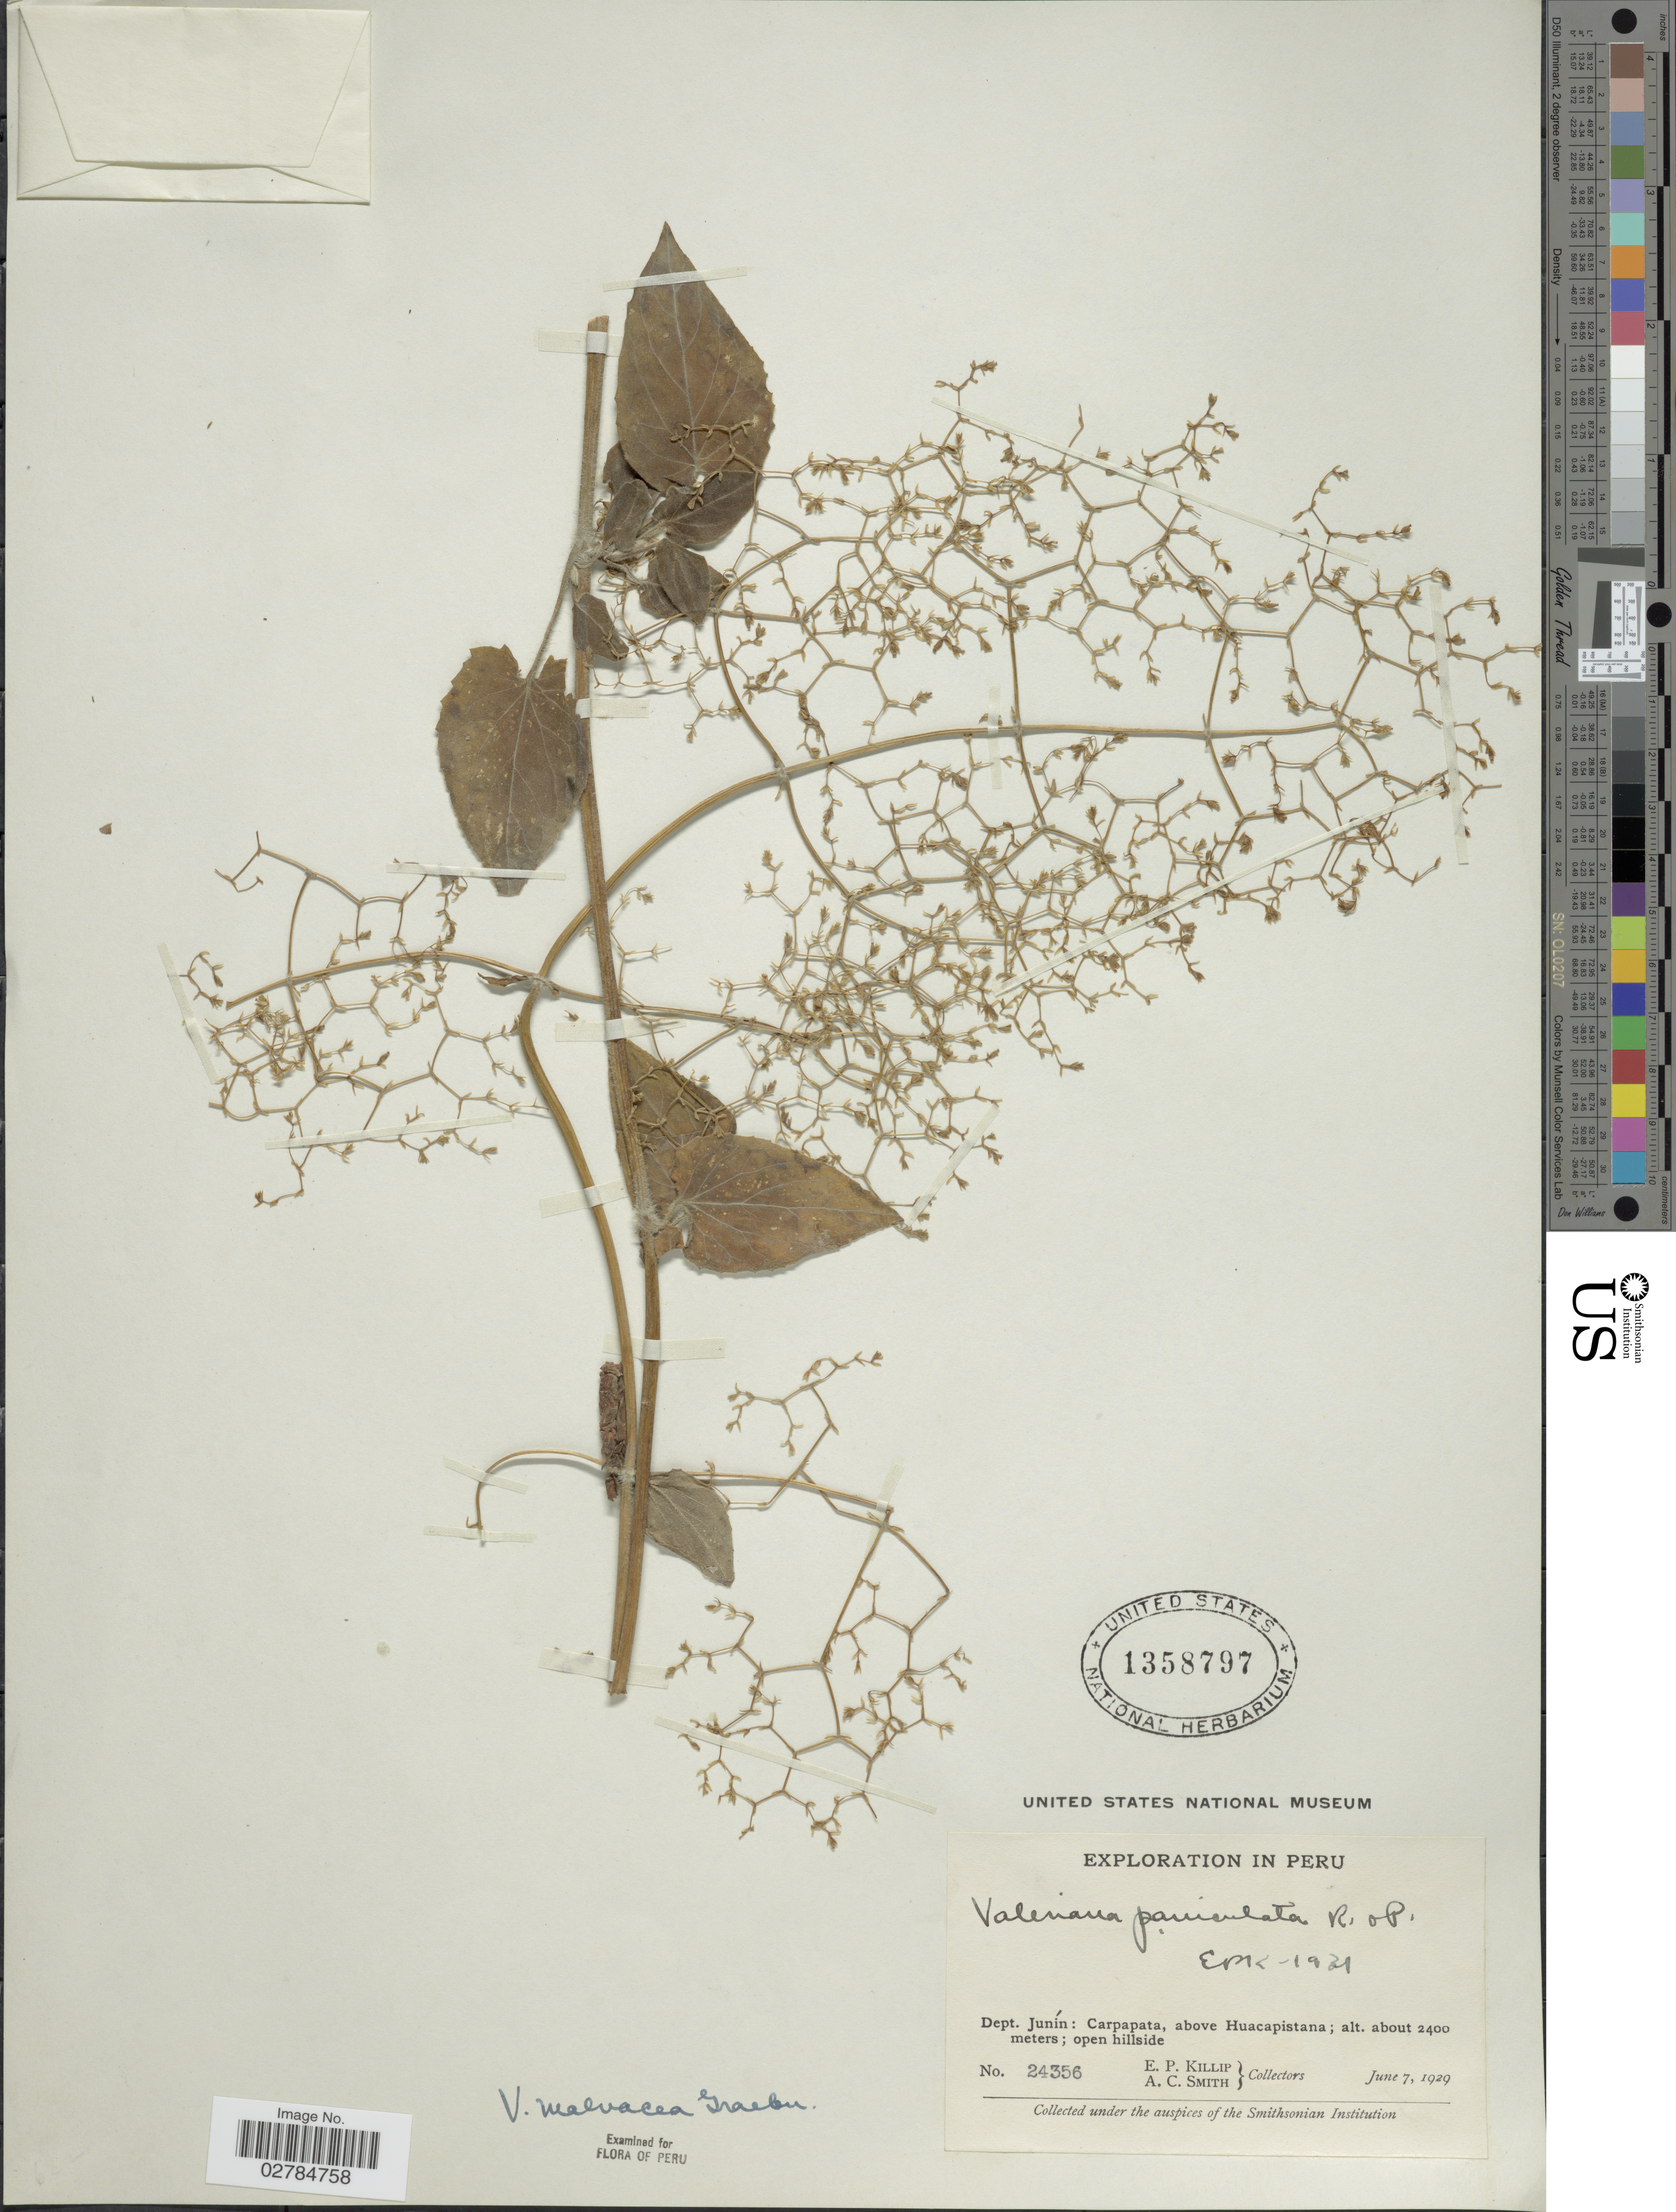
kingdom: Plantae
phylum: Tracheophyta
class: Magnoliopsida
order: Dipsacales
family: Caprifoliaceae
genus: Valeriana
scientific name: Valeriana malvacea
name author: Graebn.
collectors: E. P. Killip & A. C. Smith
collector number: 24356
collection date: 1929-06-07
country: Peru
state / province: Junín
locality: Dept. Junín: Carpapata, above Huacapistana.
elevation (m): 2400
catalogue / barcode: US 1358797